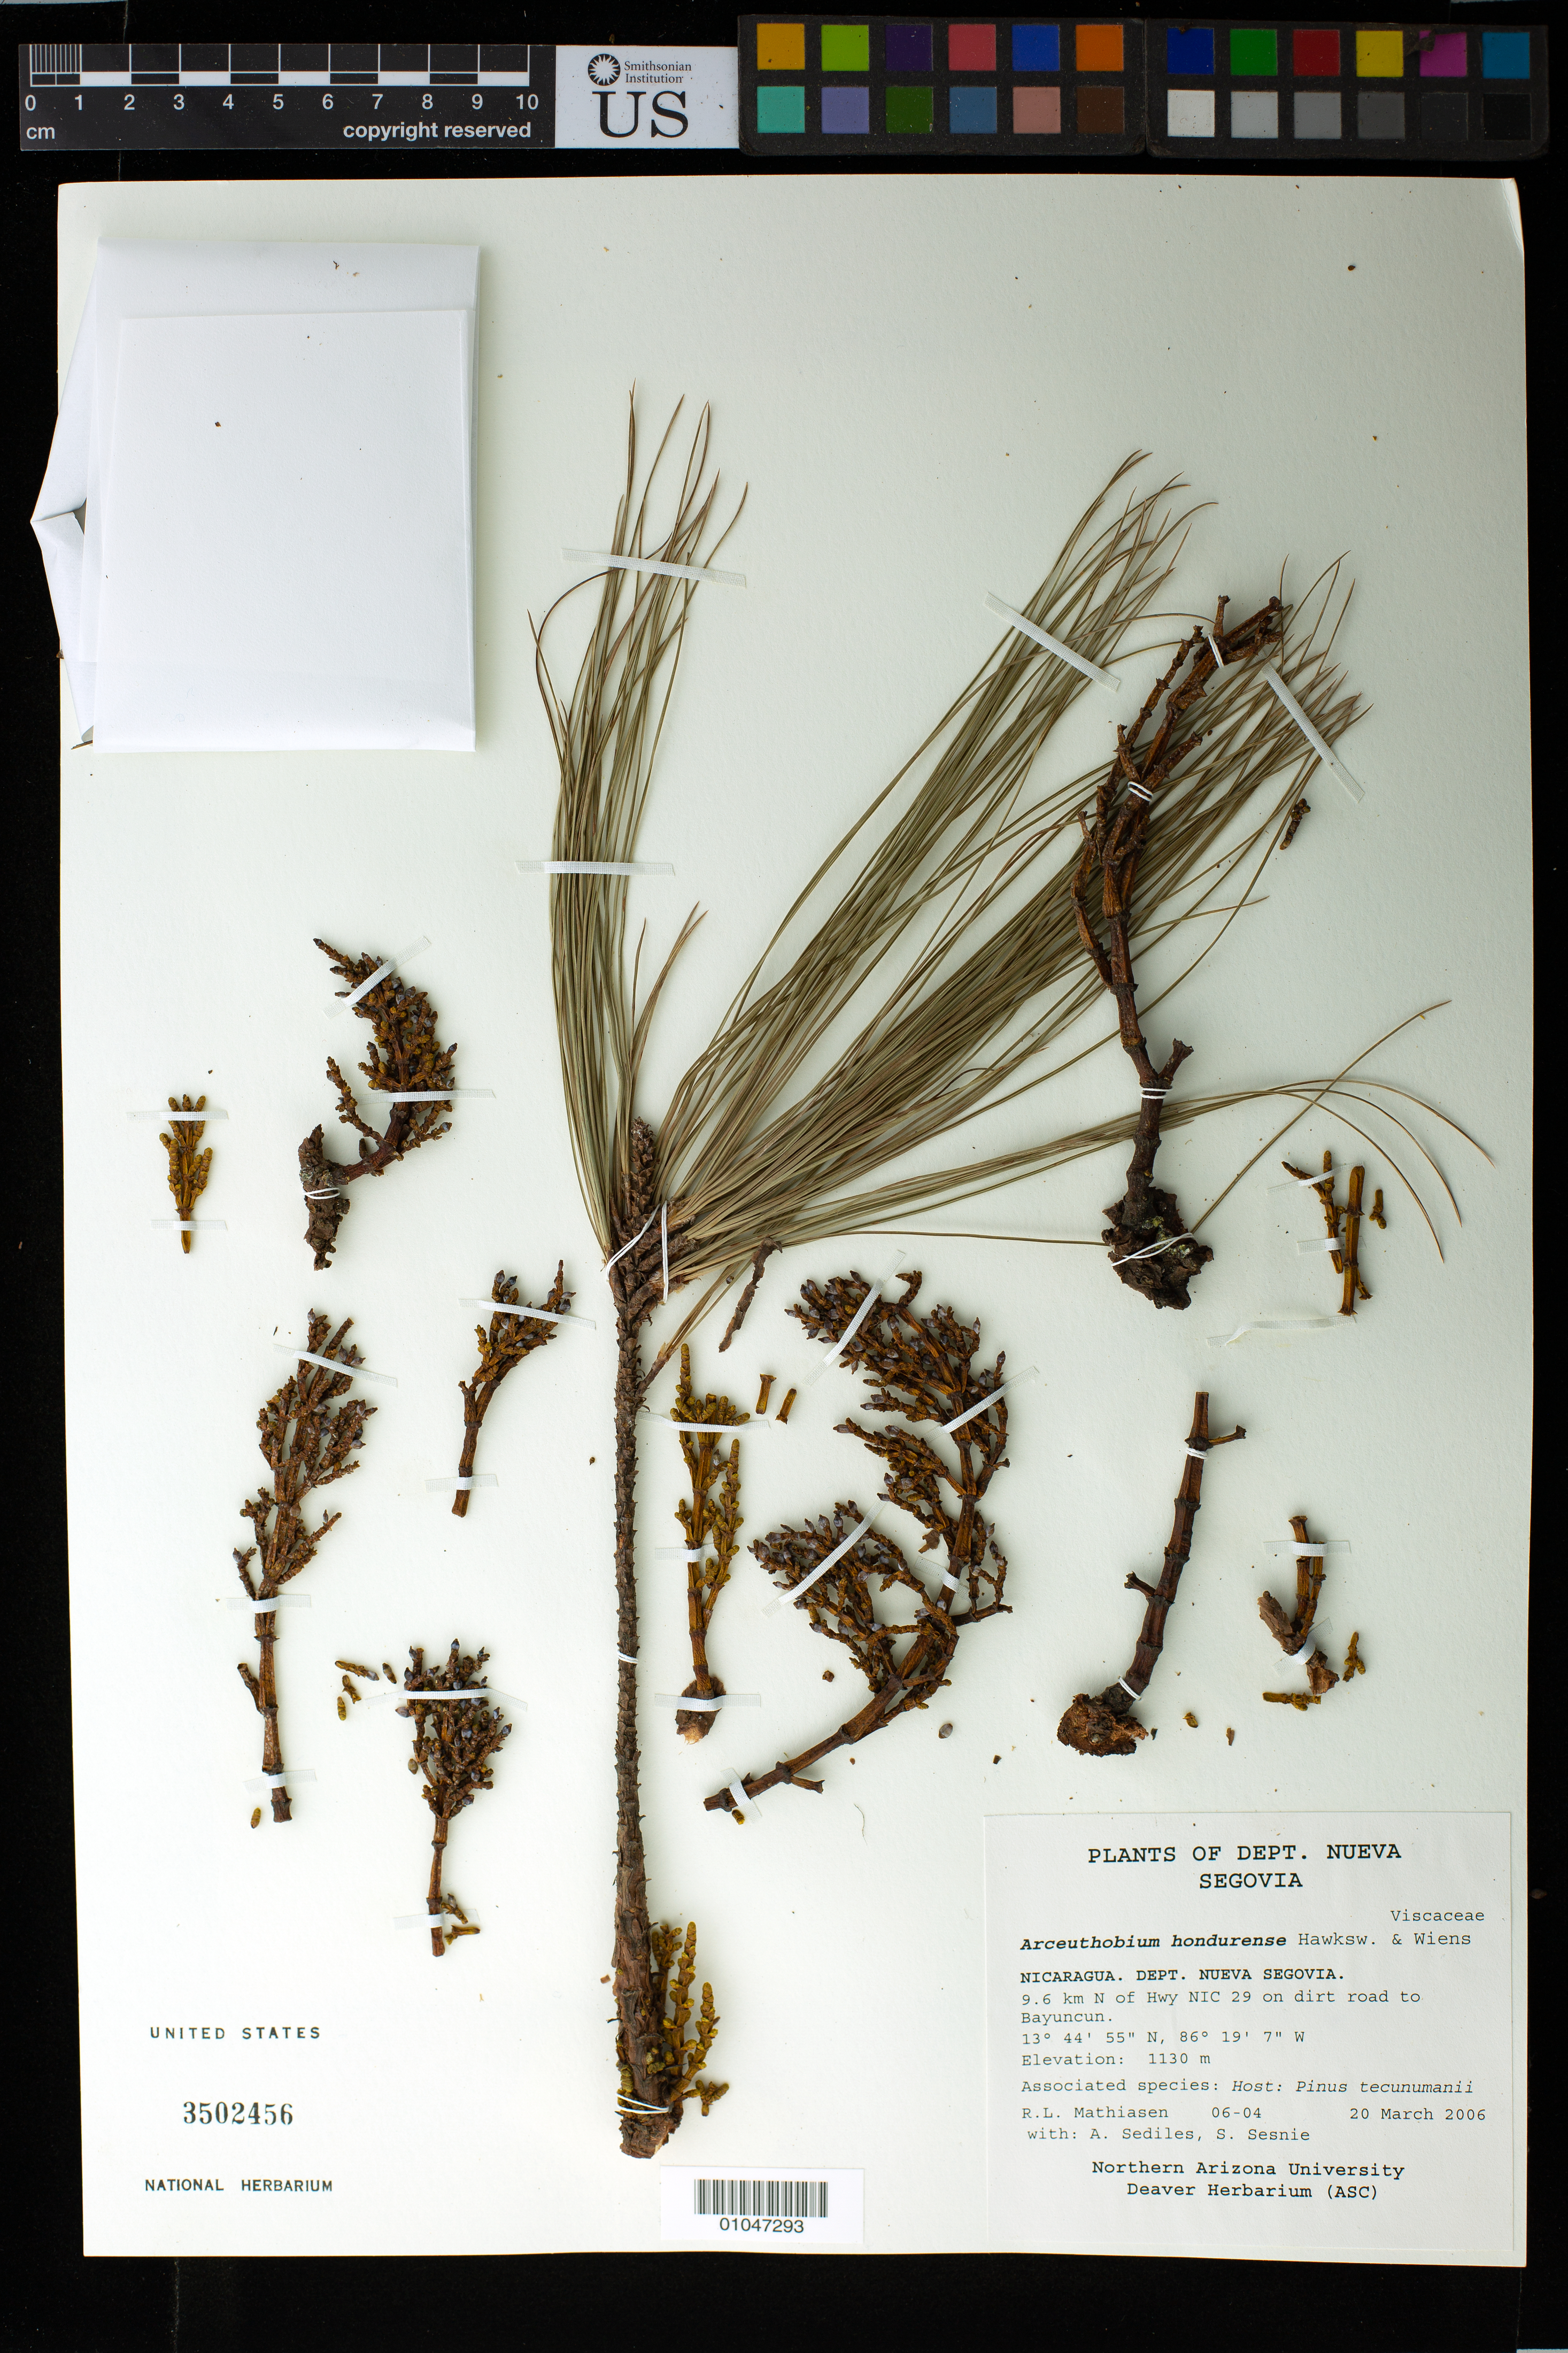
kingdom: Plantae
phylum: Tracheophyta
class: Magnoliopsida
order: Santalales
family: Viscaceae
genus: Arceuthobium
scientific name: Arceuthobium hondurense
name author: Hawksw. & Wiens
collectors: R. Mathiasen, A. Sediles & S. Sesnie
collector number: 06-04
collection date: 2006-03-20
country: Nicaragua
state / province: Nueva Segovia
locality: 9.6 km N of Hwy NIC 29 on dirt road to Bayuncun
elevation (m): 1130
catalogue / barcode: US 3502456